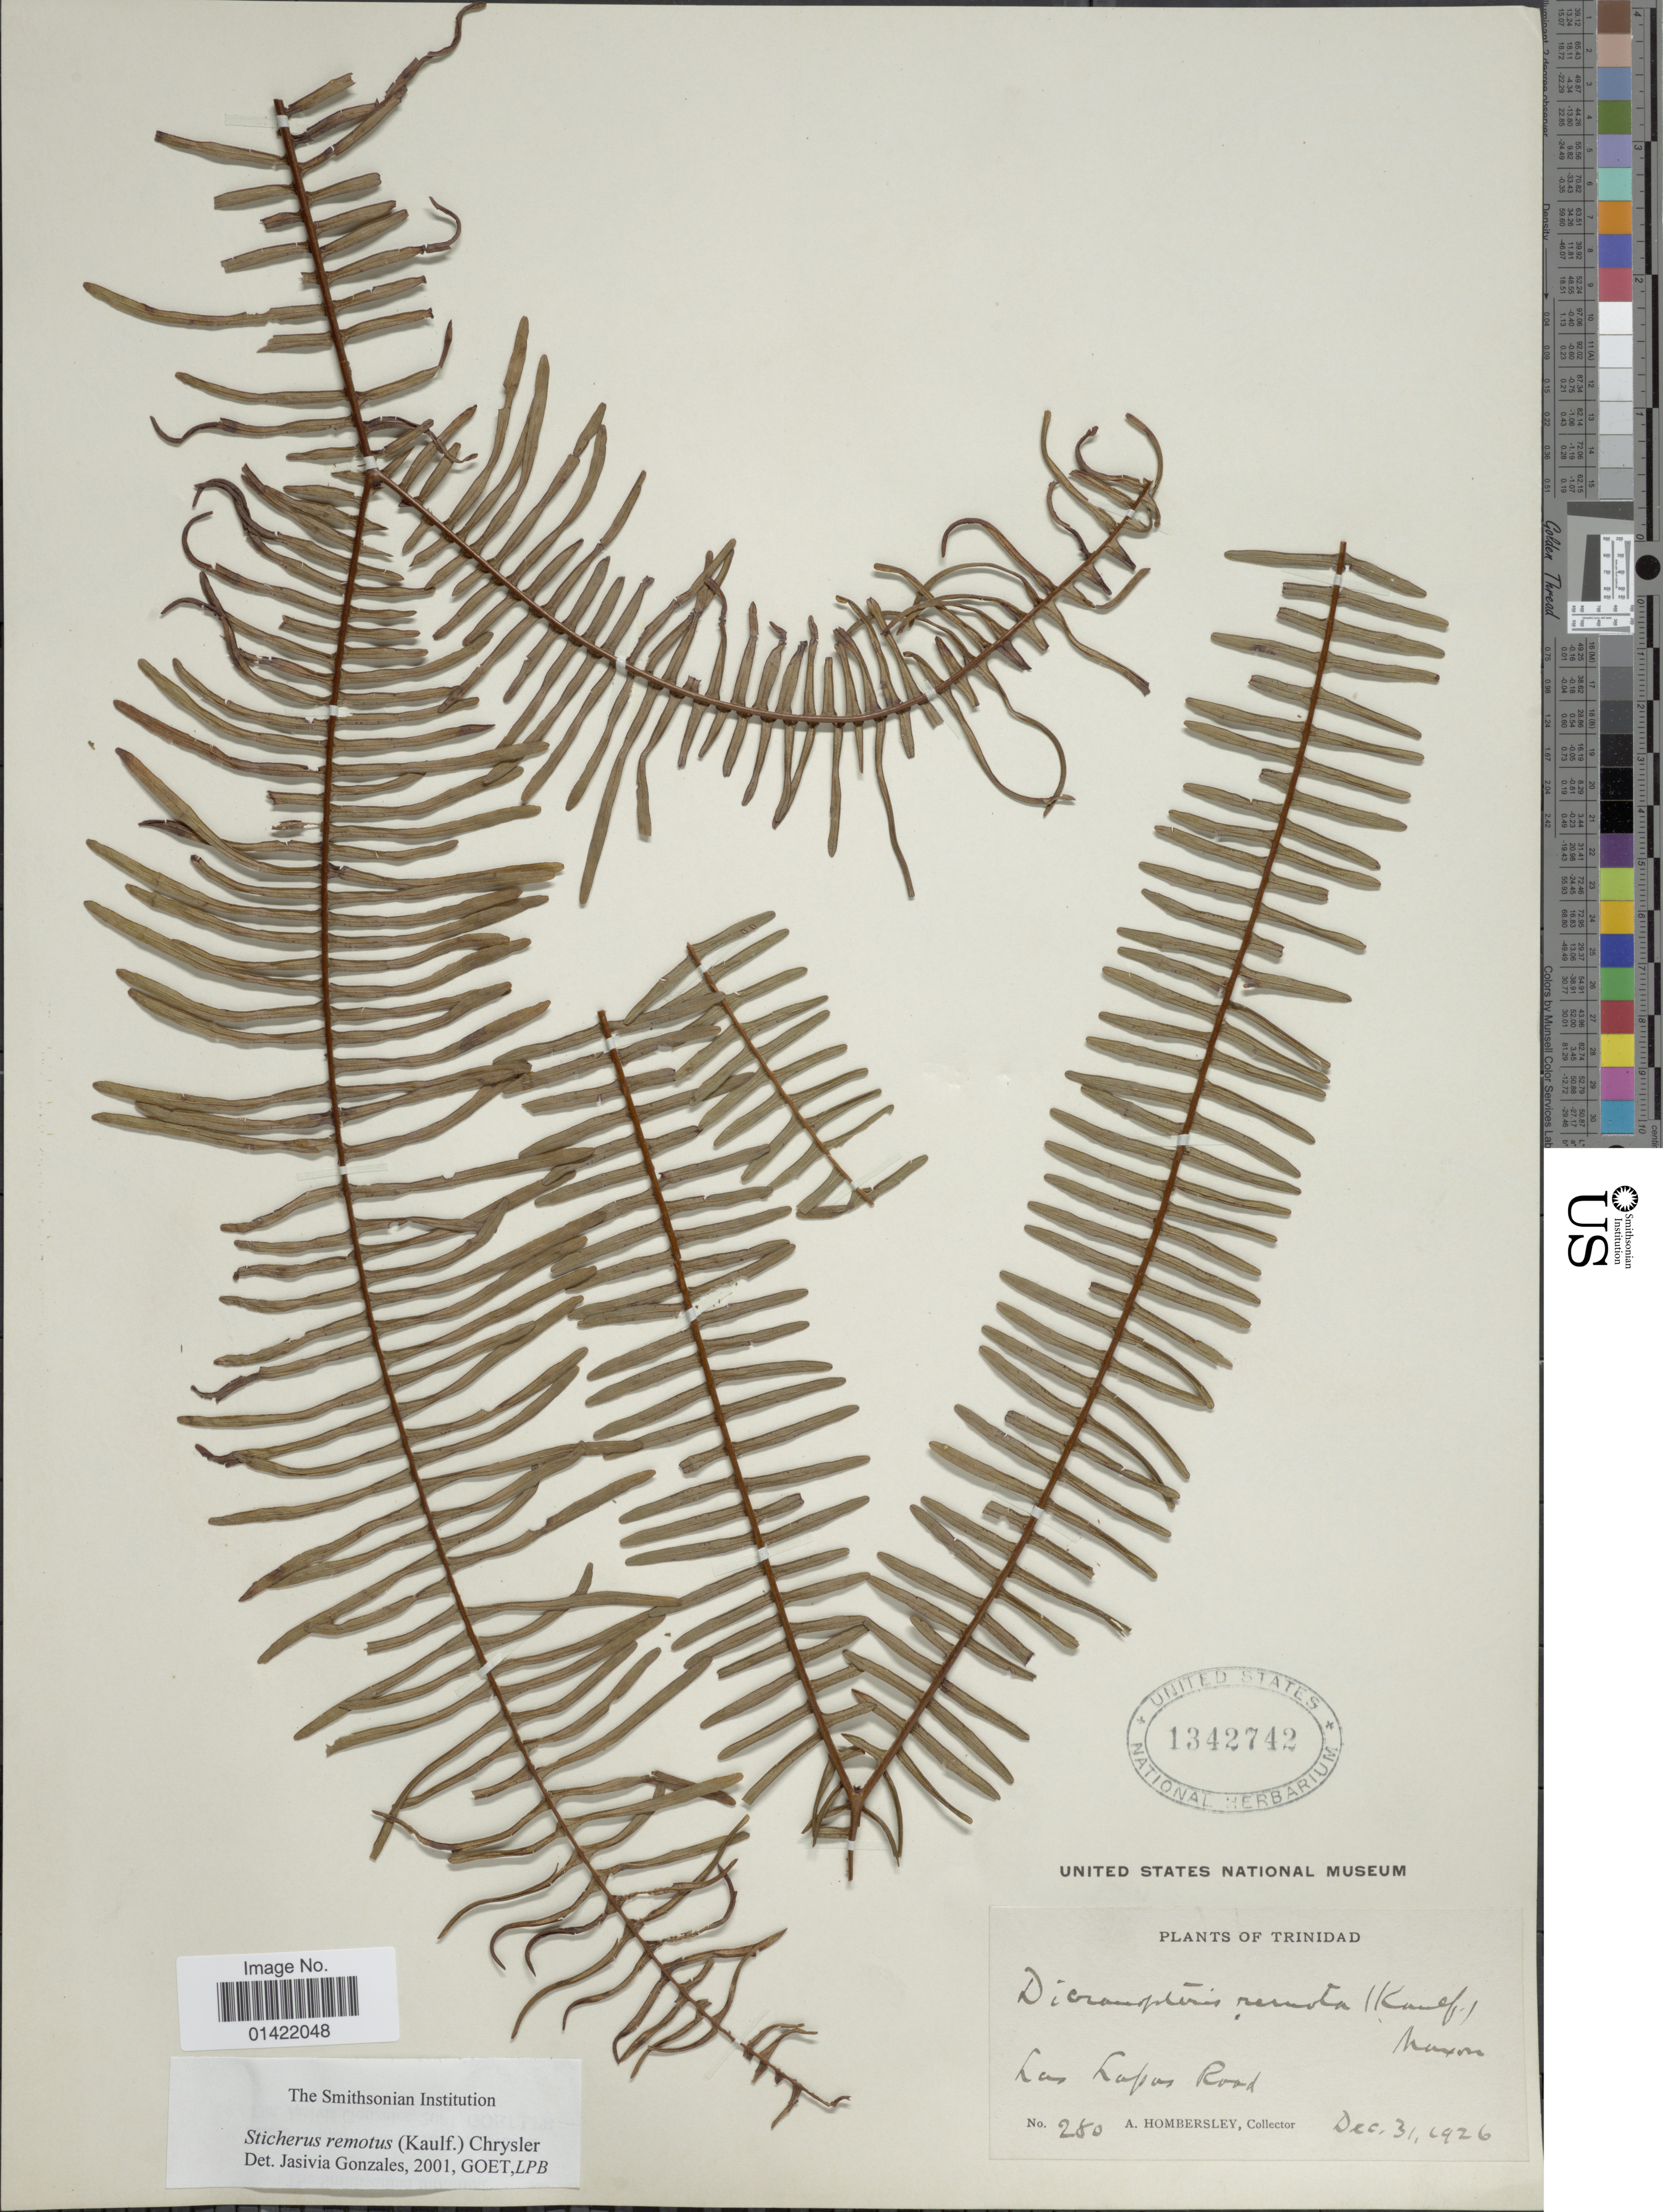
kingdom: Plantae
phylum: Tracheophyta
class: Polypodiopsida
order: Gleicheniales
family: Gleicheniaceae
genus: Sticherus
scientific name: Sticherus remotus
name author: (Kaulf.) Chrysler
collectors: A. Hombersley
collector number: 280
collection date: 1926-12-31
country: Trinidad and Tobago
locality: Las Lapas Road.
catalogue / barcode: US 1342742